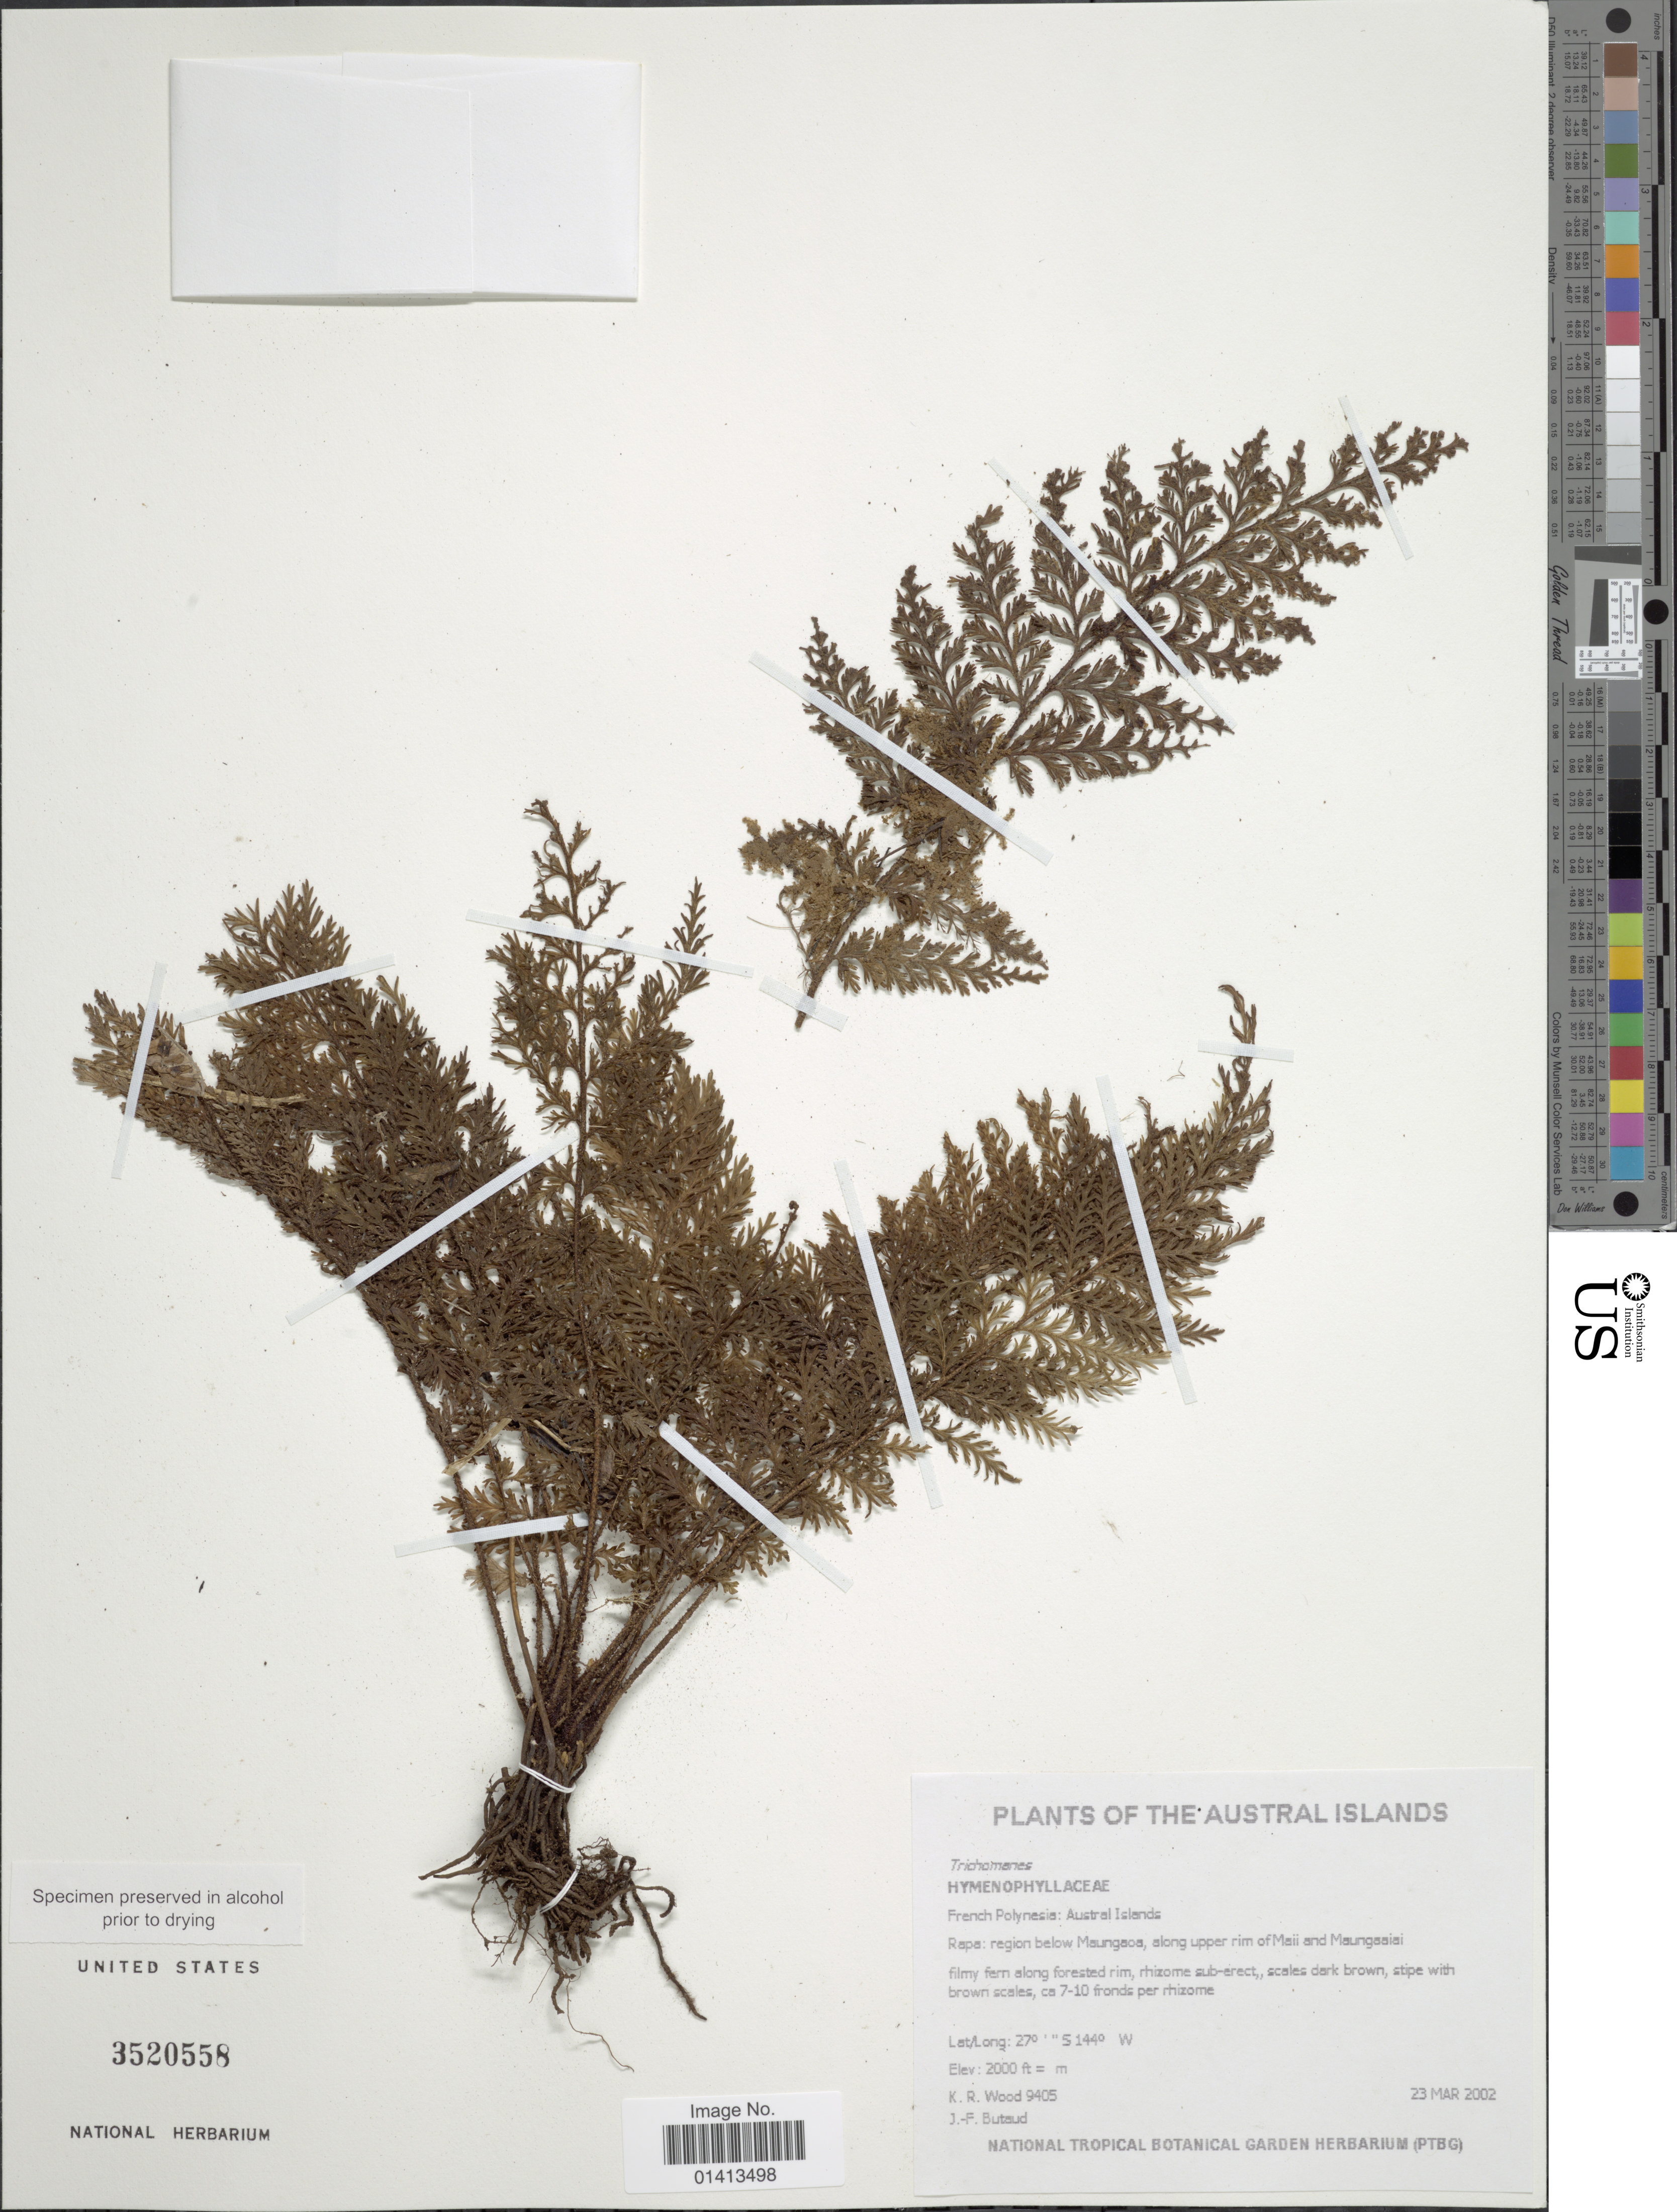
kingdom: Plantae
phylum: Tracheophyta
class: Polypodiopsida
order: Hymenophyllales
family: Hymenophyllaceae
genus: Crepidomanes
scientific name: Crepidomanes sp.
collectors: K. R. Wood & L. Dunn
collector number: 9405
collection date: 2002-03-23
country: French Polynesia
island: Rapa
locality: The Austral Islands, Rapa: region Maungaoa, along upper rim of Maii and Maungaaiai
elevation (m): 610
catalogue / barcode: US 3520558